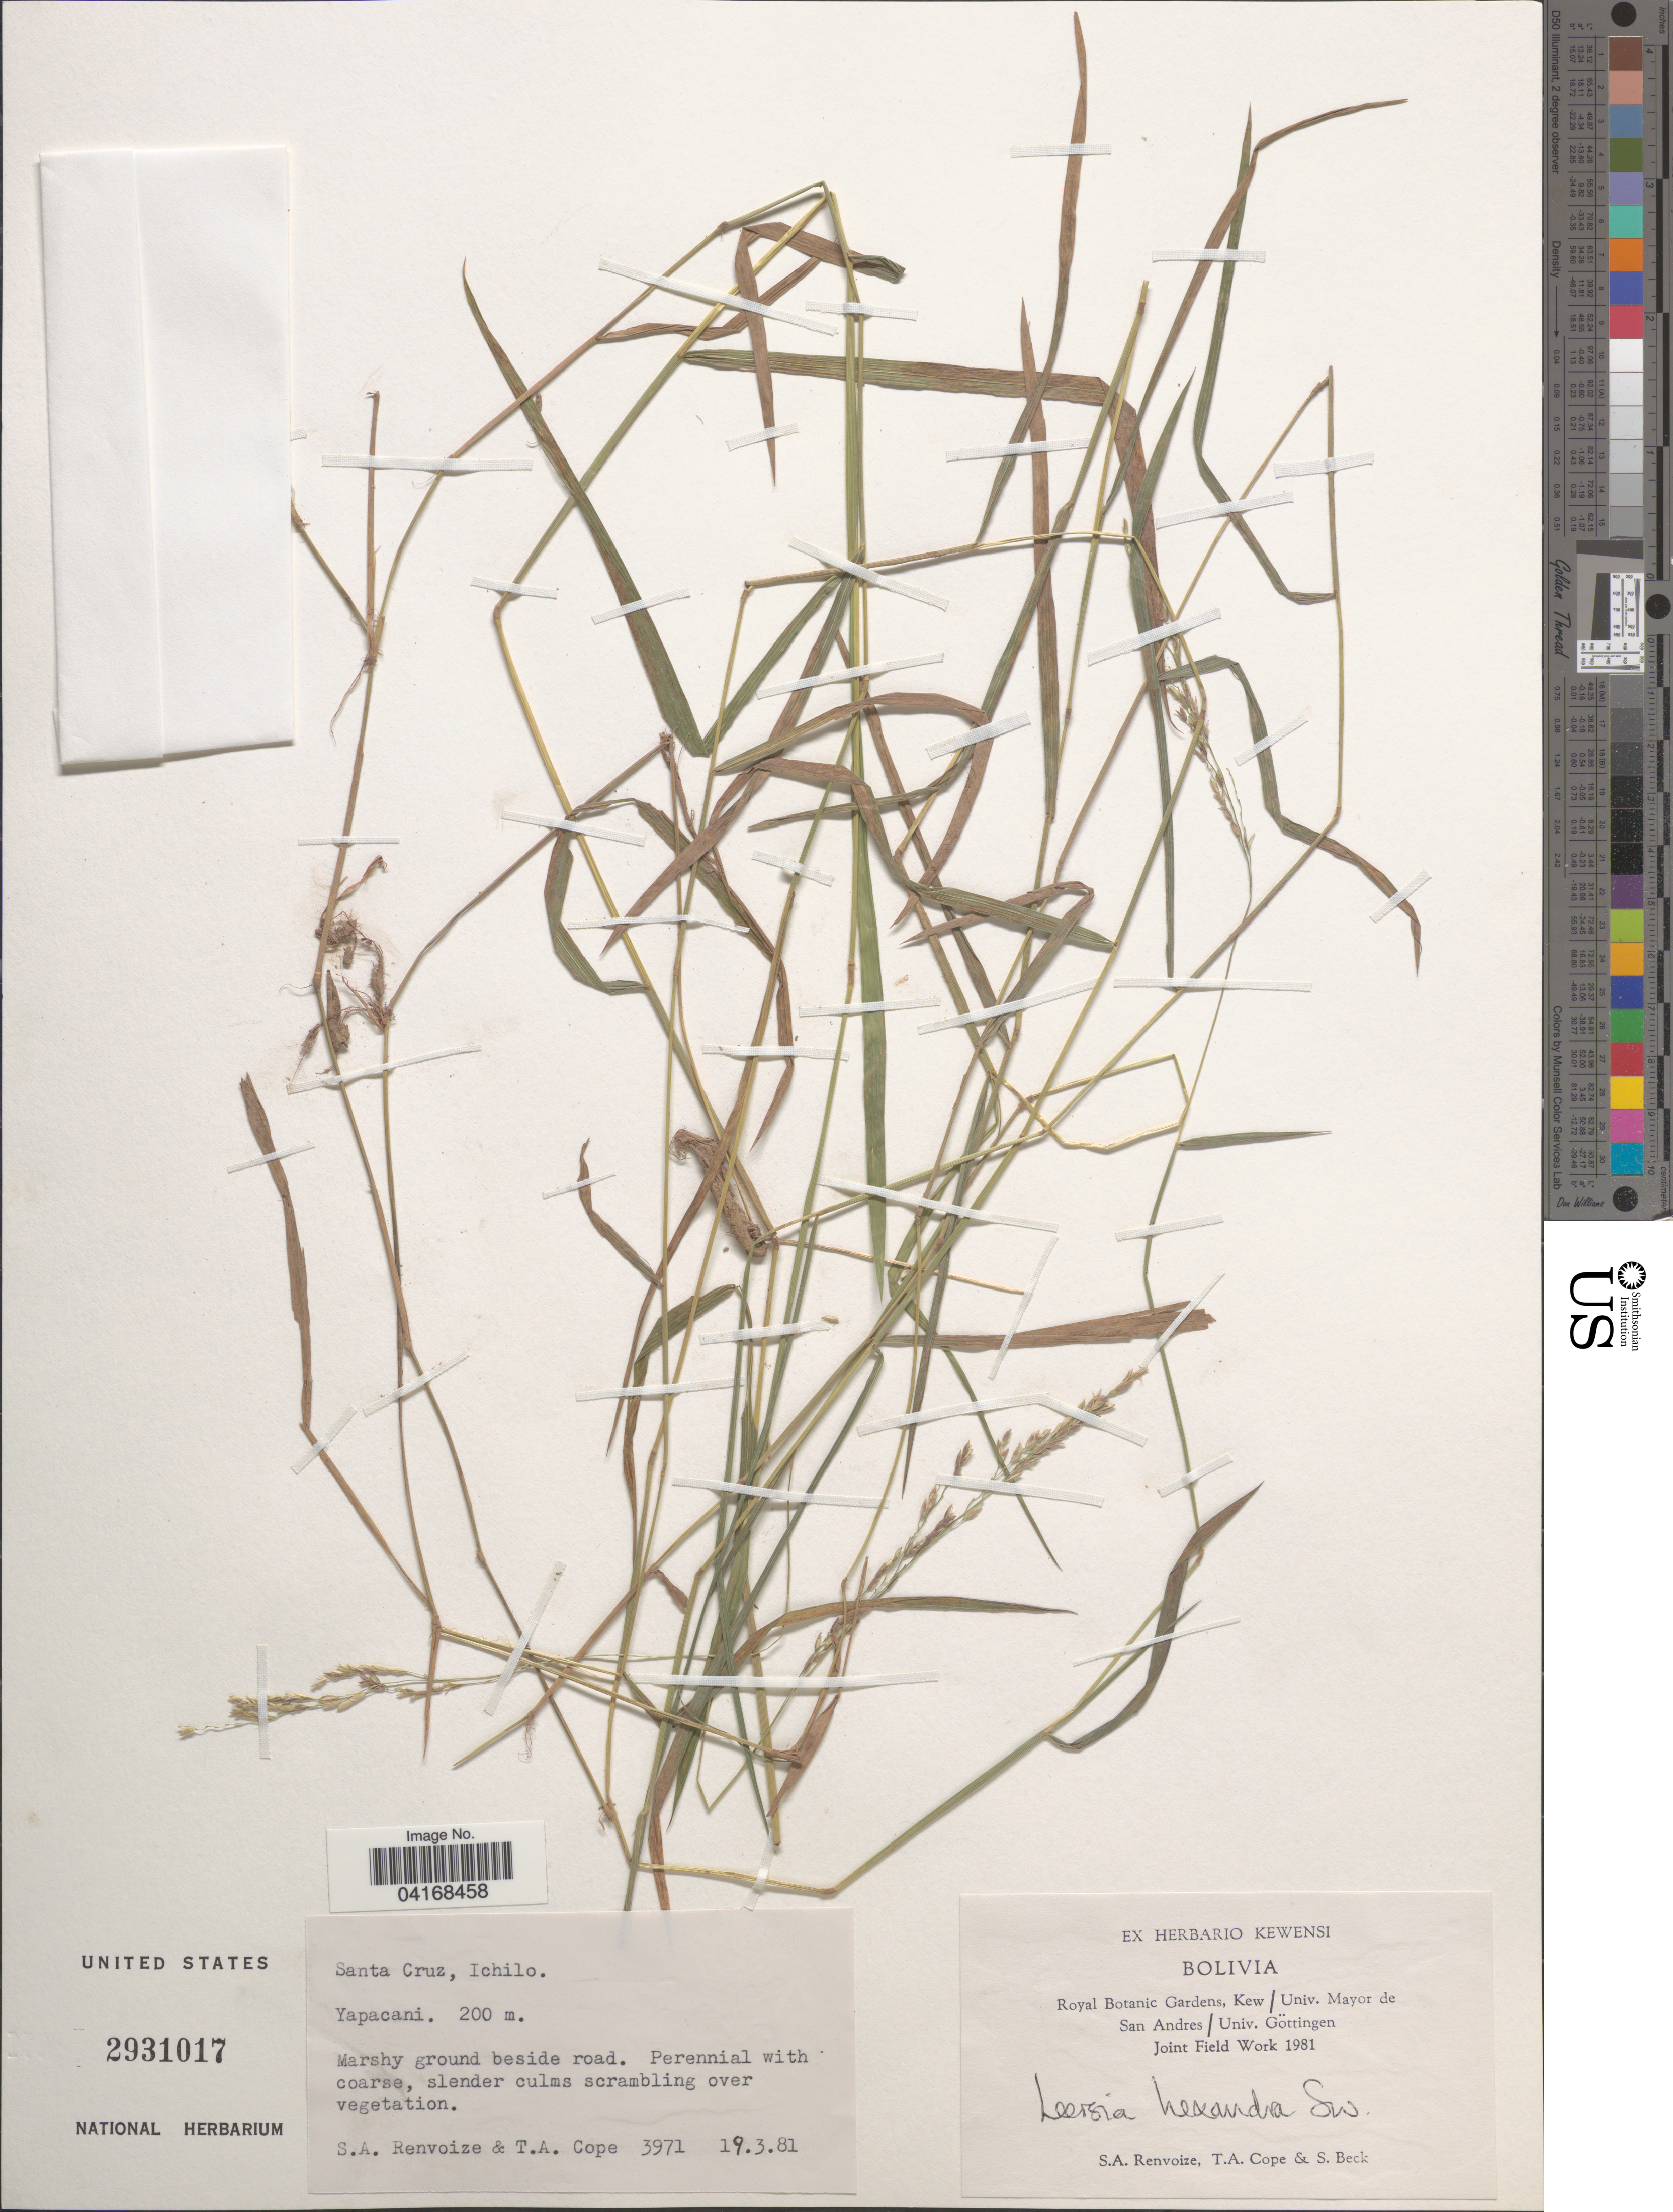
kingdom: Plantae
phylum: Tracheophyta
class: Liliopsida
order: Poales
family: Poaceae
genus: Leersia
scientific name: Leersia hexandra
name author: Sw.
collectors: S. A. Renvoize, T. A. Cope & S. G. Beck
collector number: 3971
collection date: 1981-03-19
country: Bolivia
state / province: Santa Cruz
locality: Royal Botanic Gardens, Kew/ Univ. Mayor de San Andres / Univ. Göttingen Joint Field Work 1981. Ichilo. Yapacani.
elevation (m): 200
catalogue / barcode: US 2931017